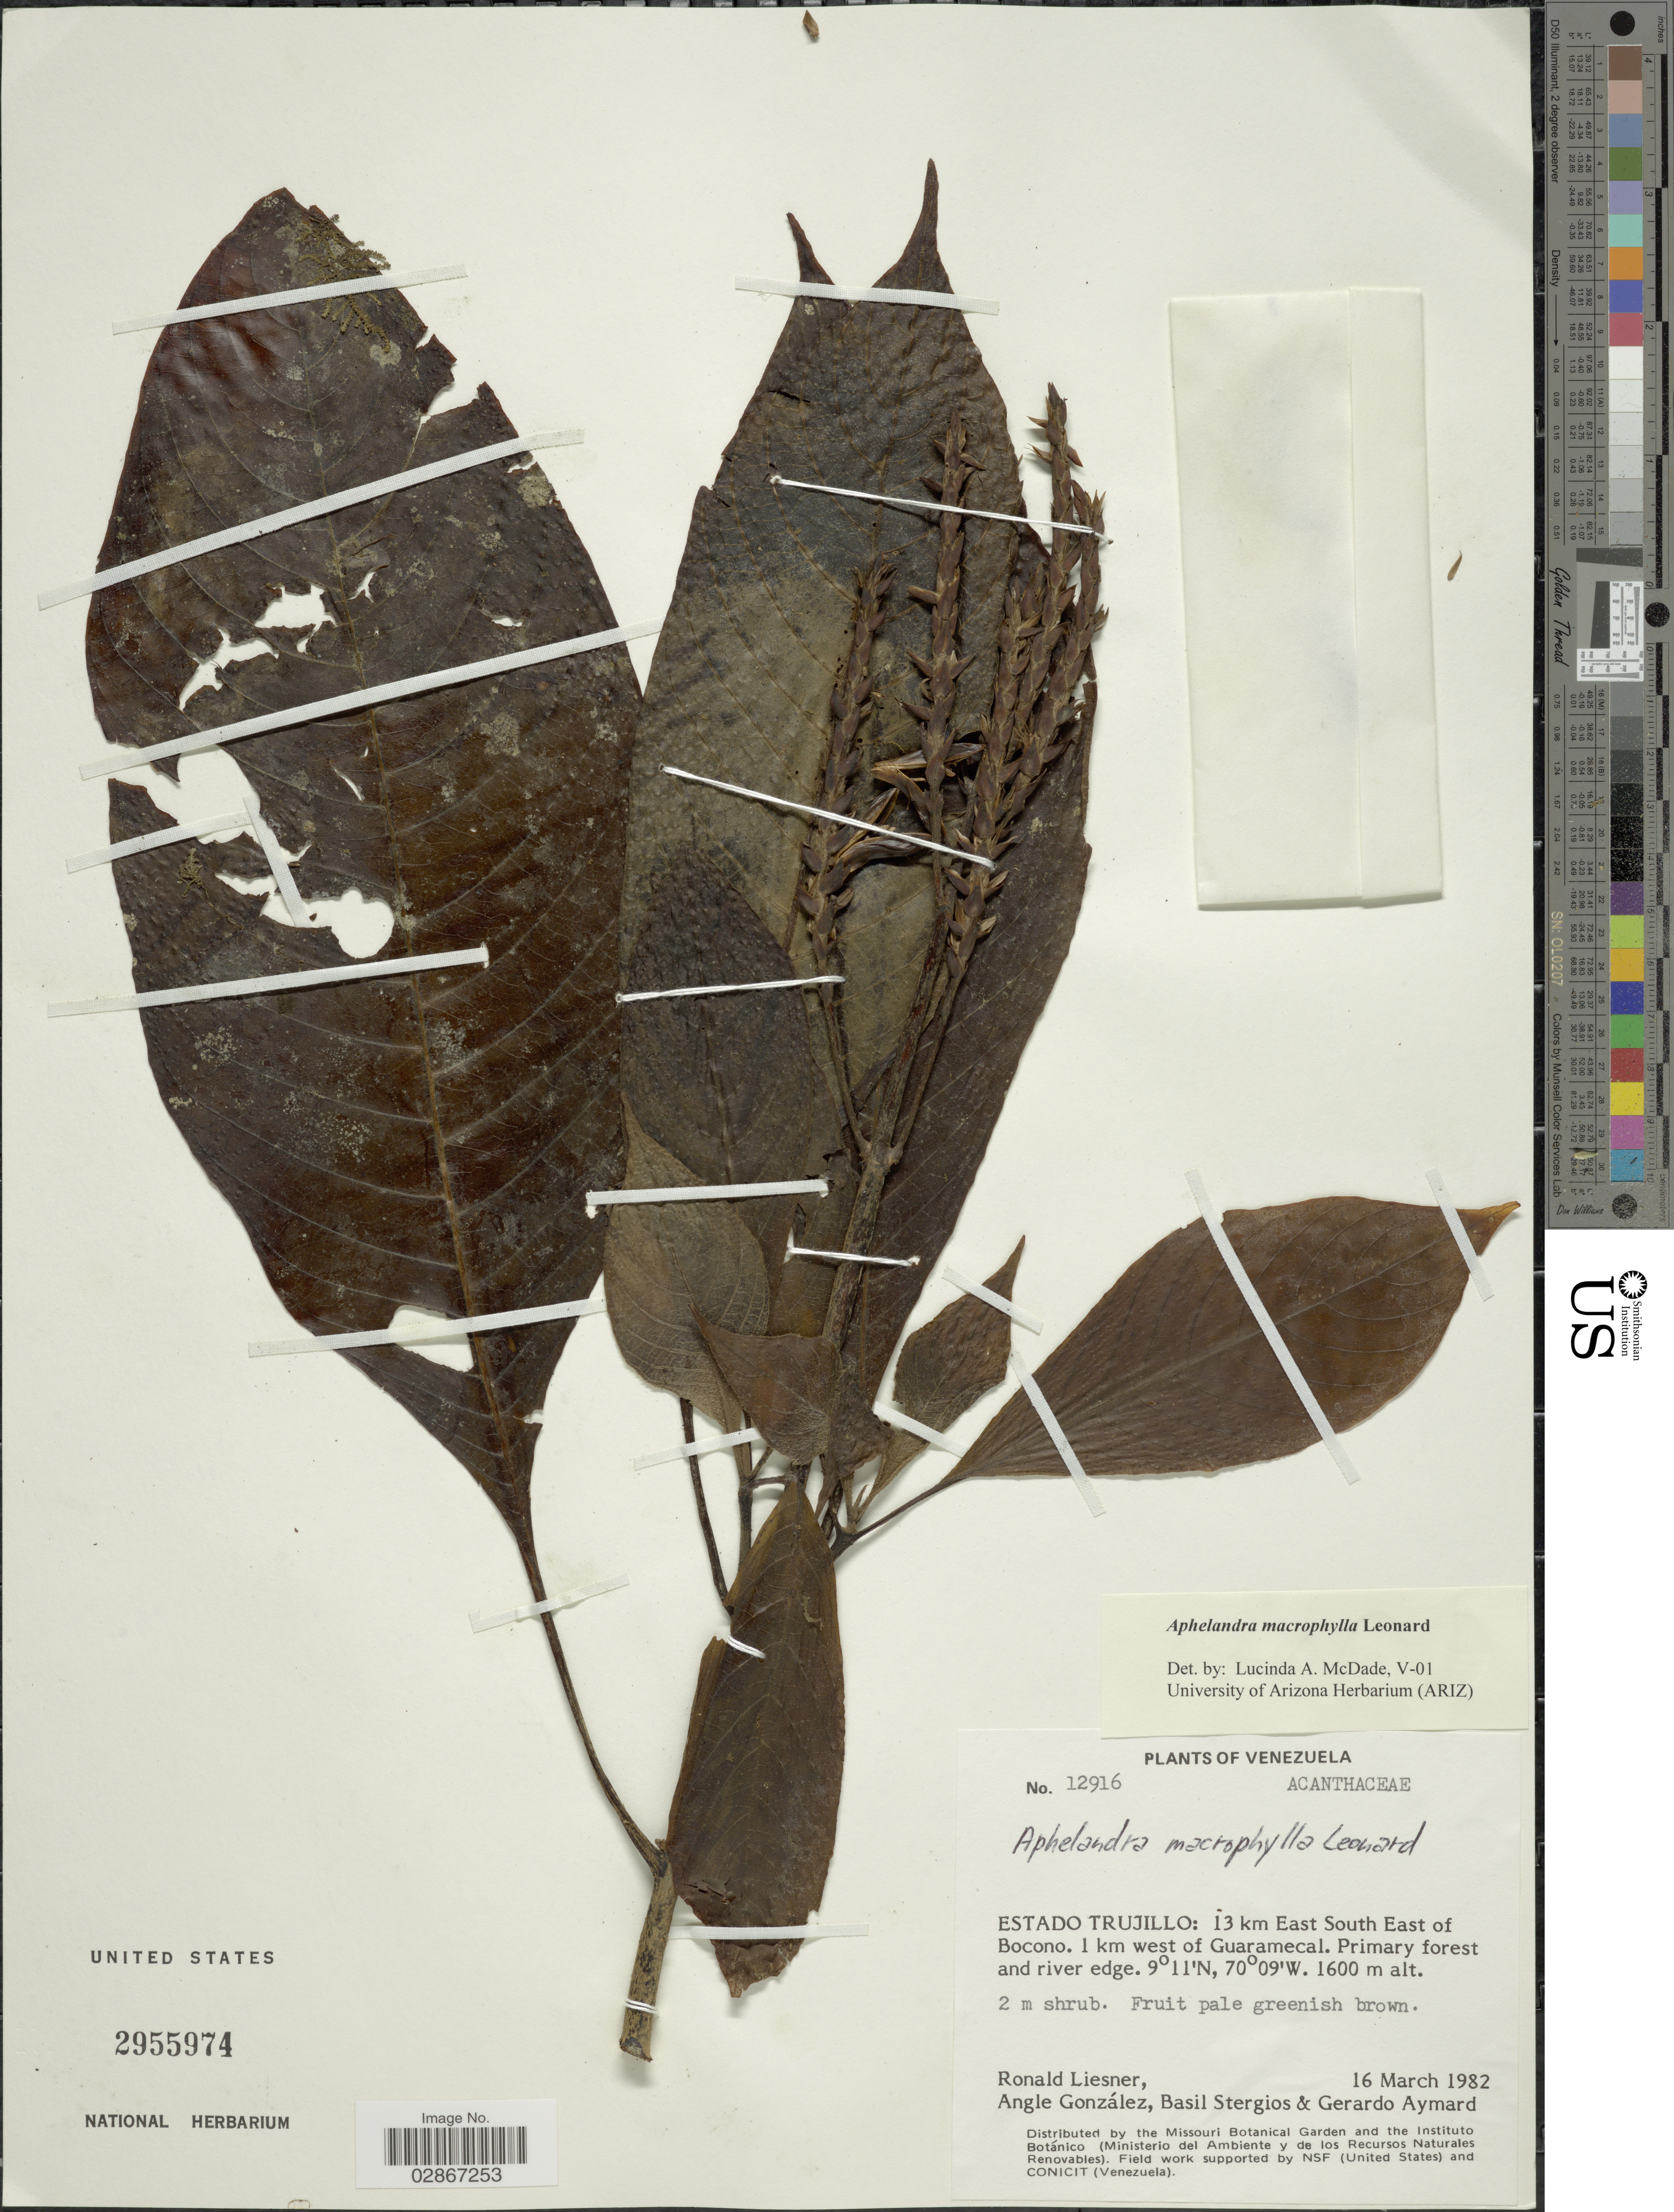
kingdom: Plantae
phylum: Tracheophyta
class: Magnoliopsida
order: Lamiales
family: Acanthaceae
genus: Aphelandra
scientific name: Aphelandra macrophylla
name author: Leonard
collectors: R. L. Liesner, A. C. González, B. G. Stergios & G. A. Aymard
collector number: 12916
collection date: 1982-03-16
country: Venezuela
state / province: Trujillo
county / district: Boconó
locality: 13 km ESE of Boconó, 1 km W of Guaramacal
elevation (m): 1600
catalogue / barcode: US 2955974